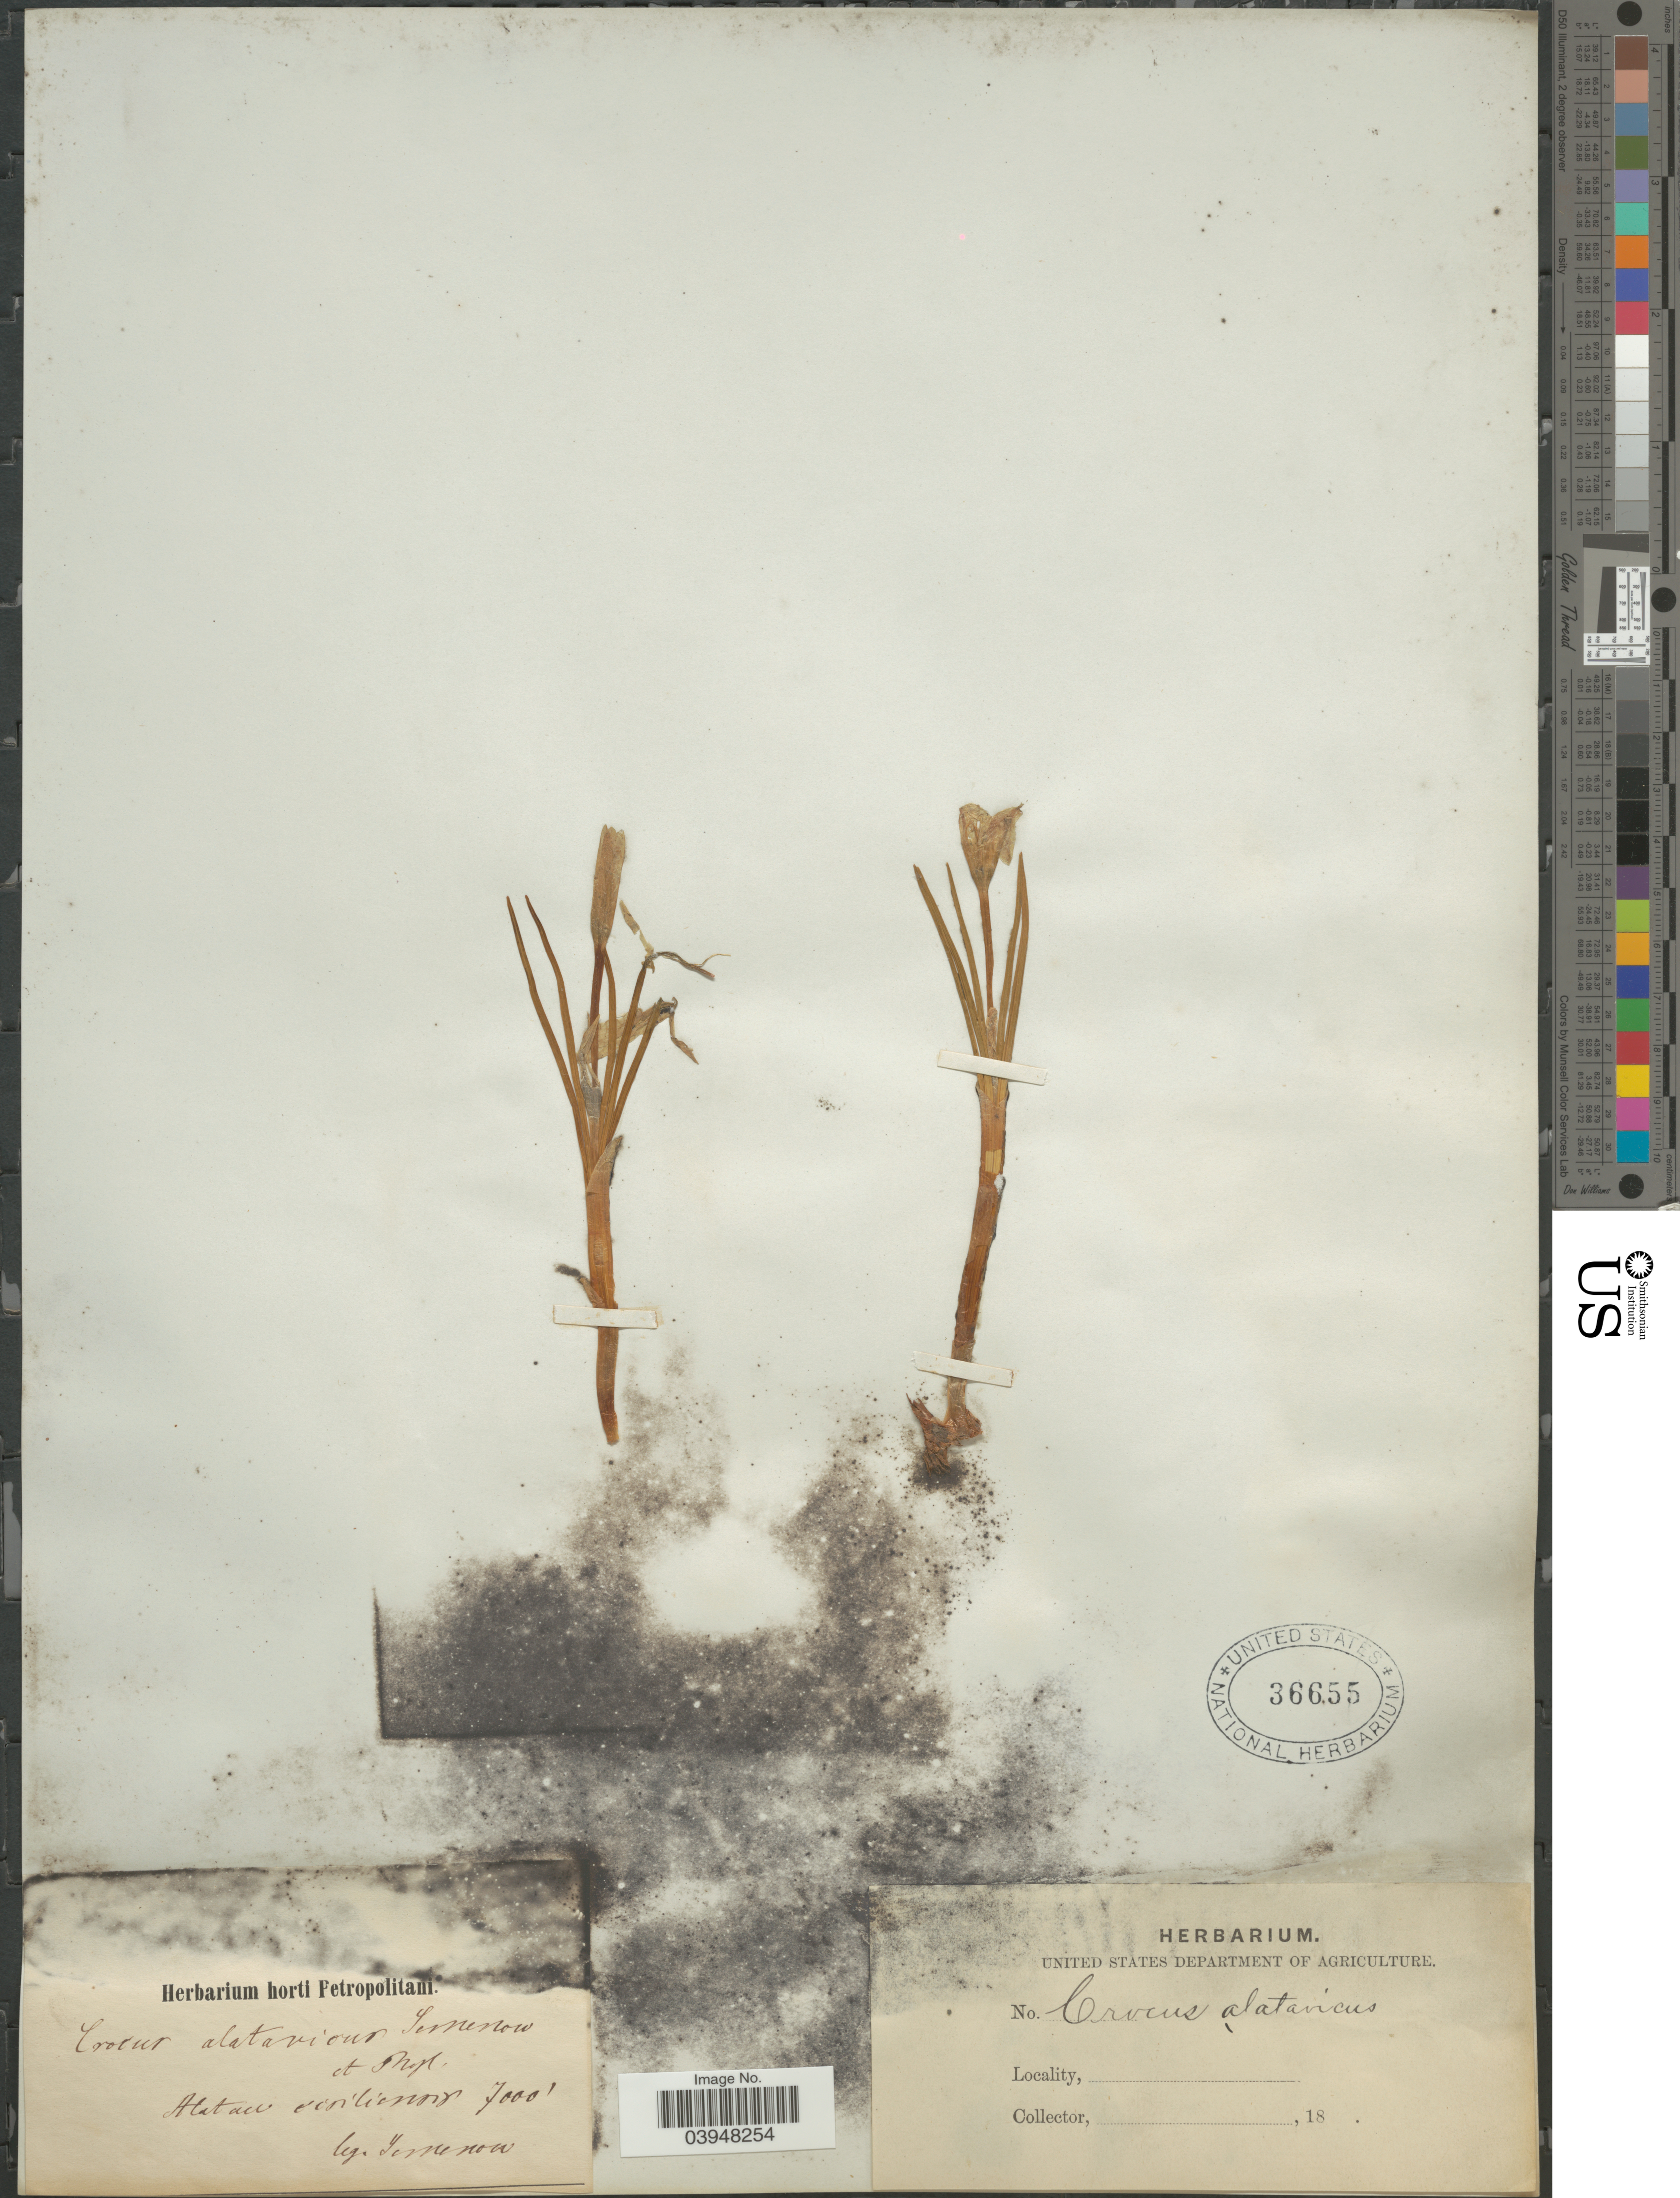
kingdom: Plantae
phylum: Tracheophyta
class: Liliopsida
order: Asparagales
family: Iridaceae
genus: Crocus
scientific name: Crocus alatavicus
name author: Regel & Semen.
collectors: P. P. Semenov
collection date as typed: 18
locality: Alatau.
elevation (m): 2134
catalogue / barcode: US 36655